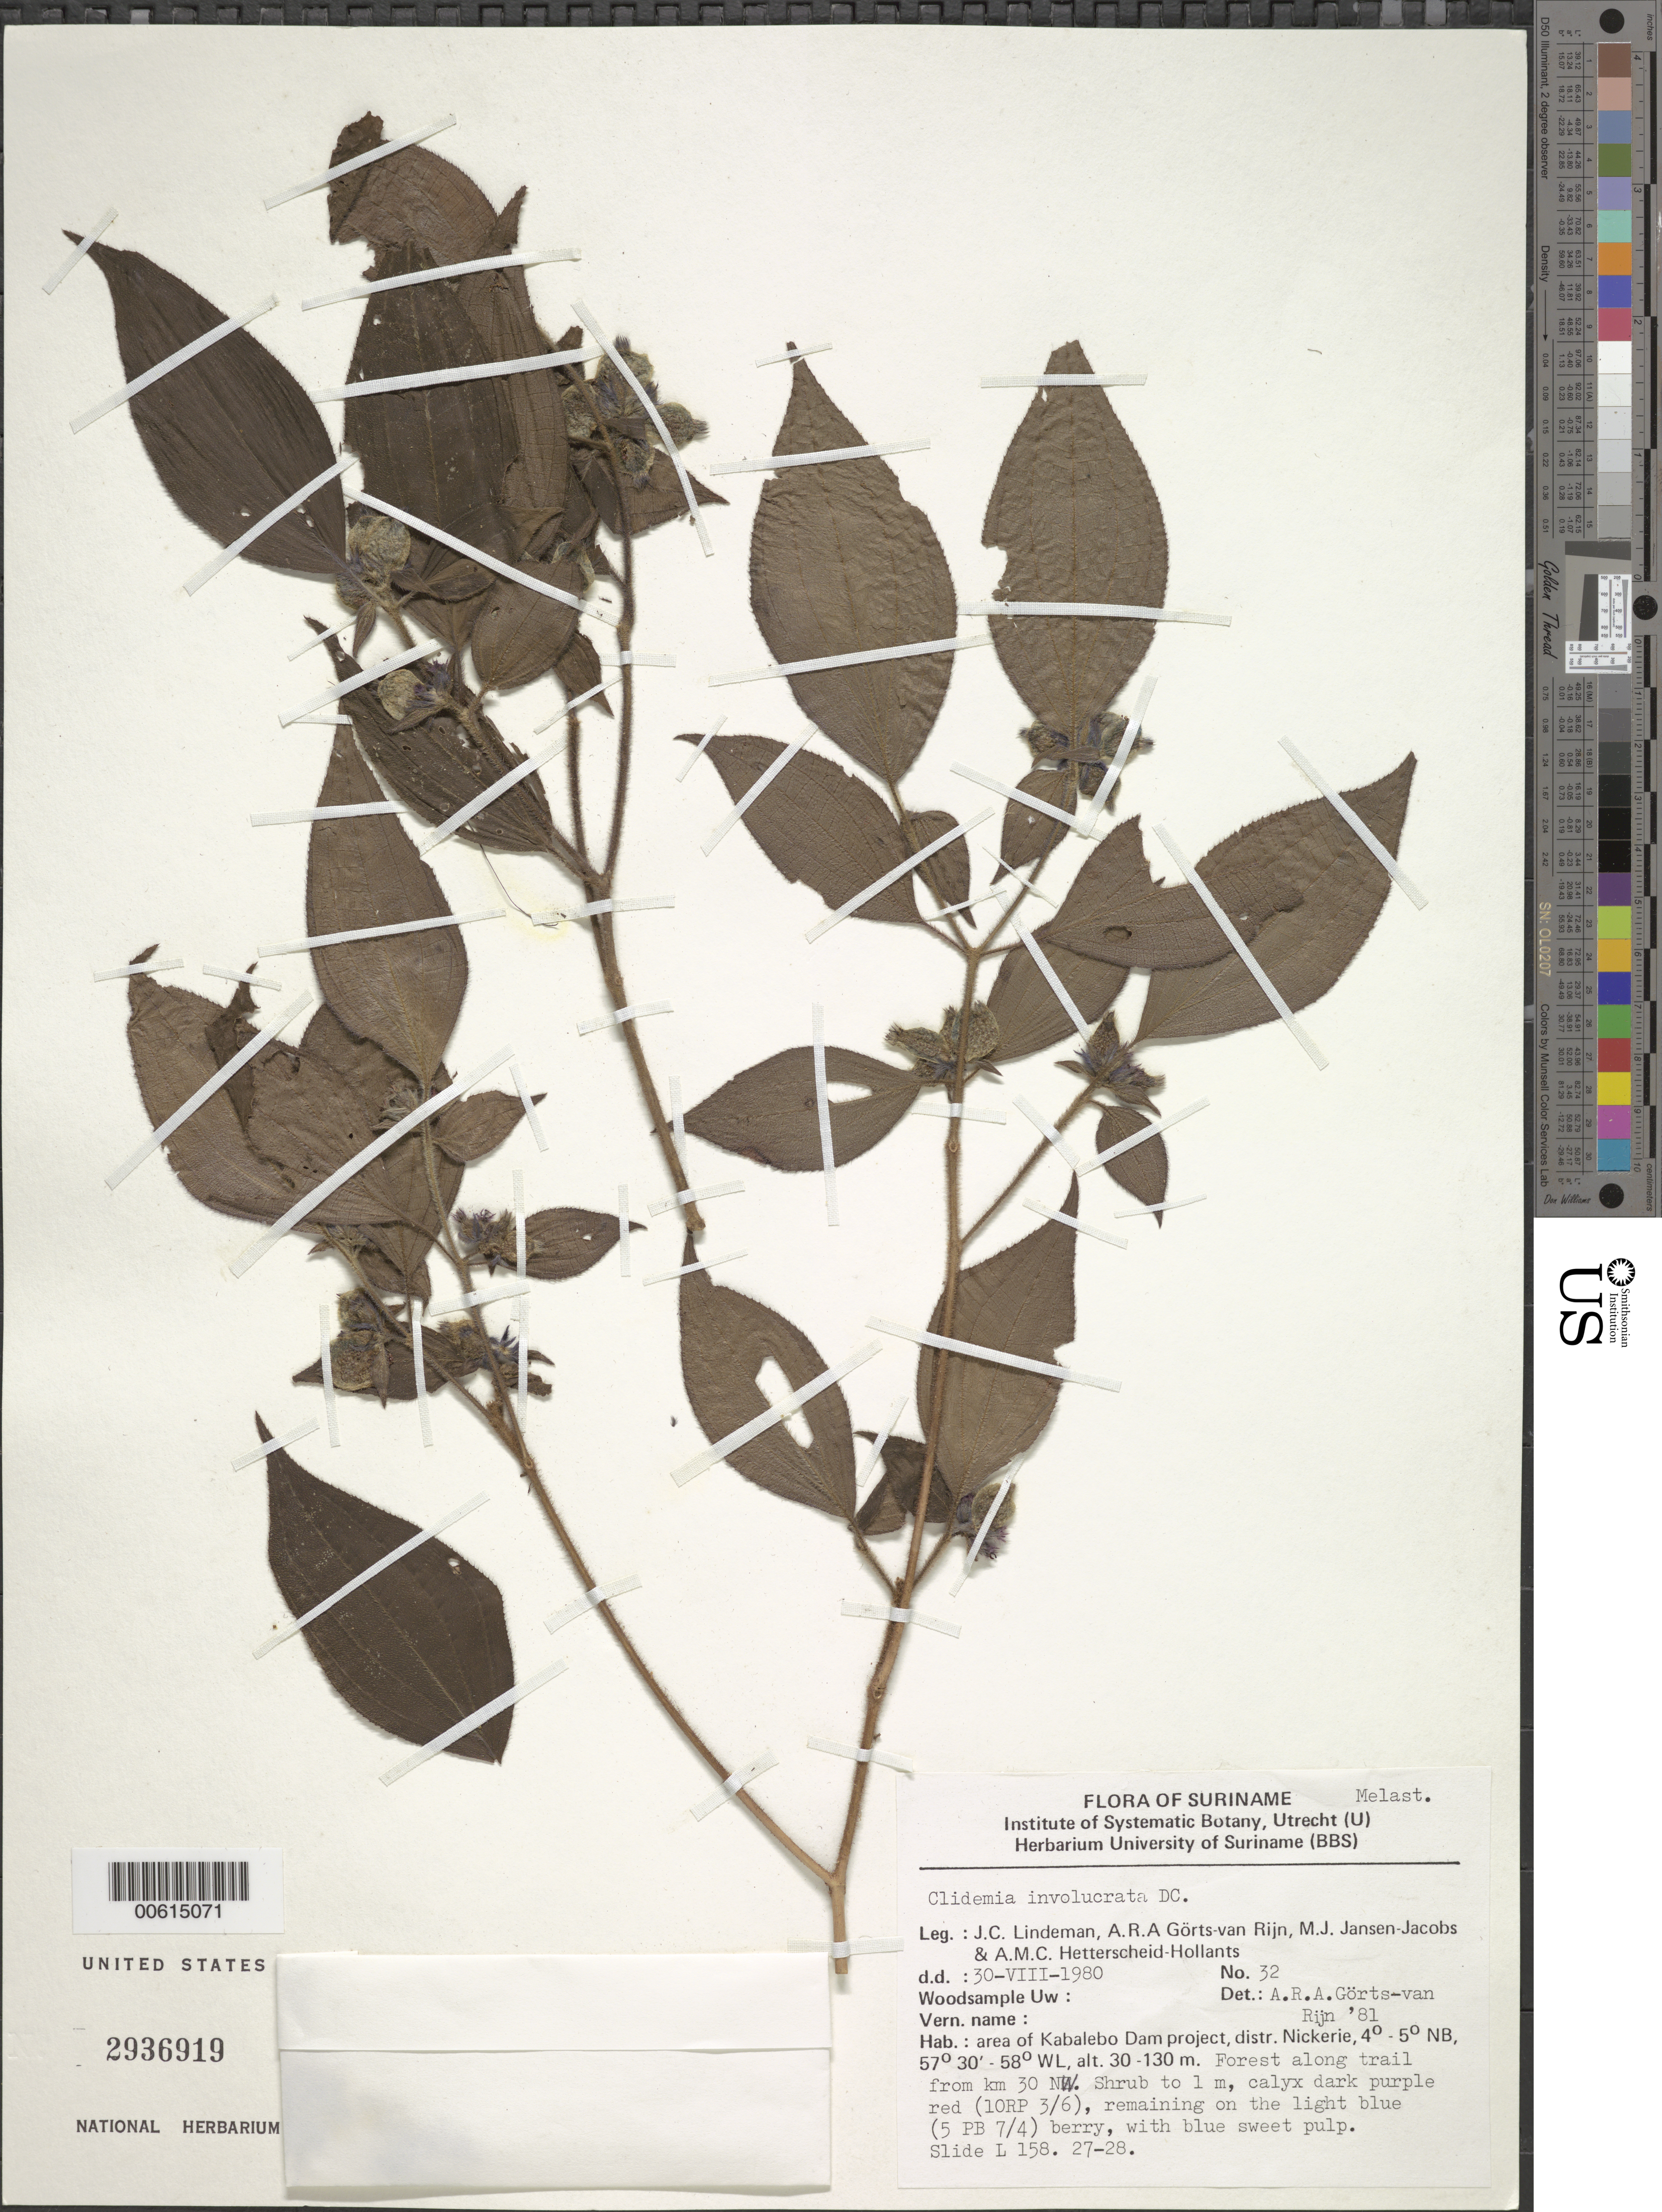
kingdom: Plantae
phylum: Tracheophyta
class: Magnoliopsida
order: Myrtales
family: Melastomataceae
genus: Clidemia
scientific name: Clidemia involucrata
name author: DC.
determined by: Görts-van Rijn, A. R. A.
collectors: J. C. Lindeman, A. .R. A. Görts-van Rijn, M. J. Jansen-Jacobs & A. Hetterscheid-Hollants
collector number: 80 32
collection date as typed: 30-Aug-80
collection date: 1980-08-30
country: Suriname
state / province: Nickerie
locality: Kabalebo Dam project area, along trail from km 30 NW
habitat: Forest along trail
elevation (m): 30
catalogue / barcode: US 2936919